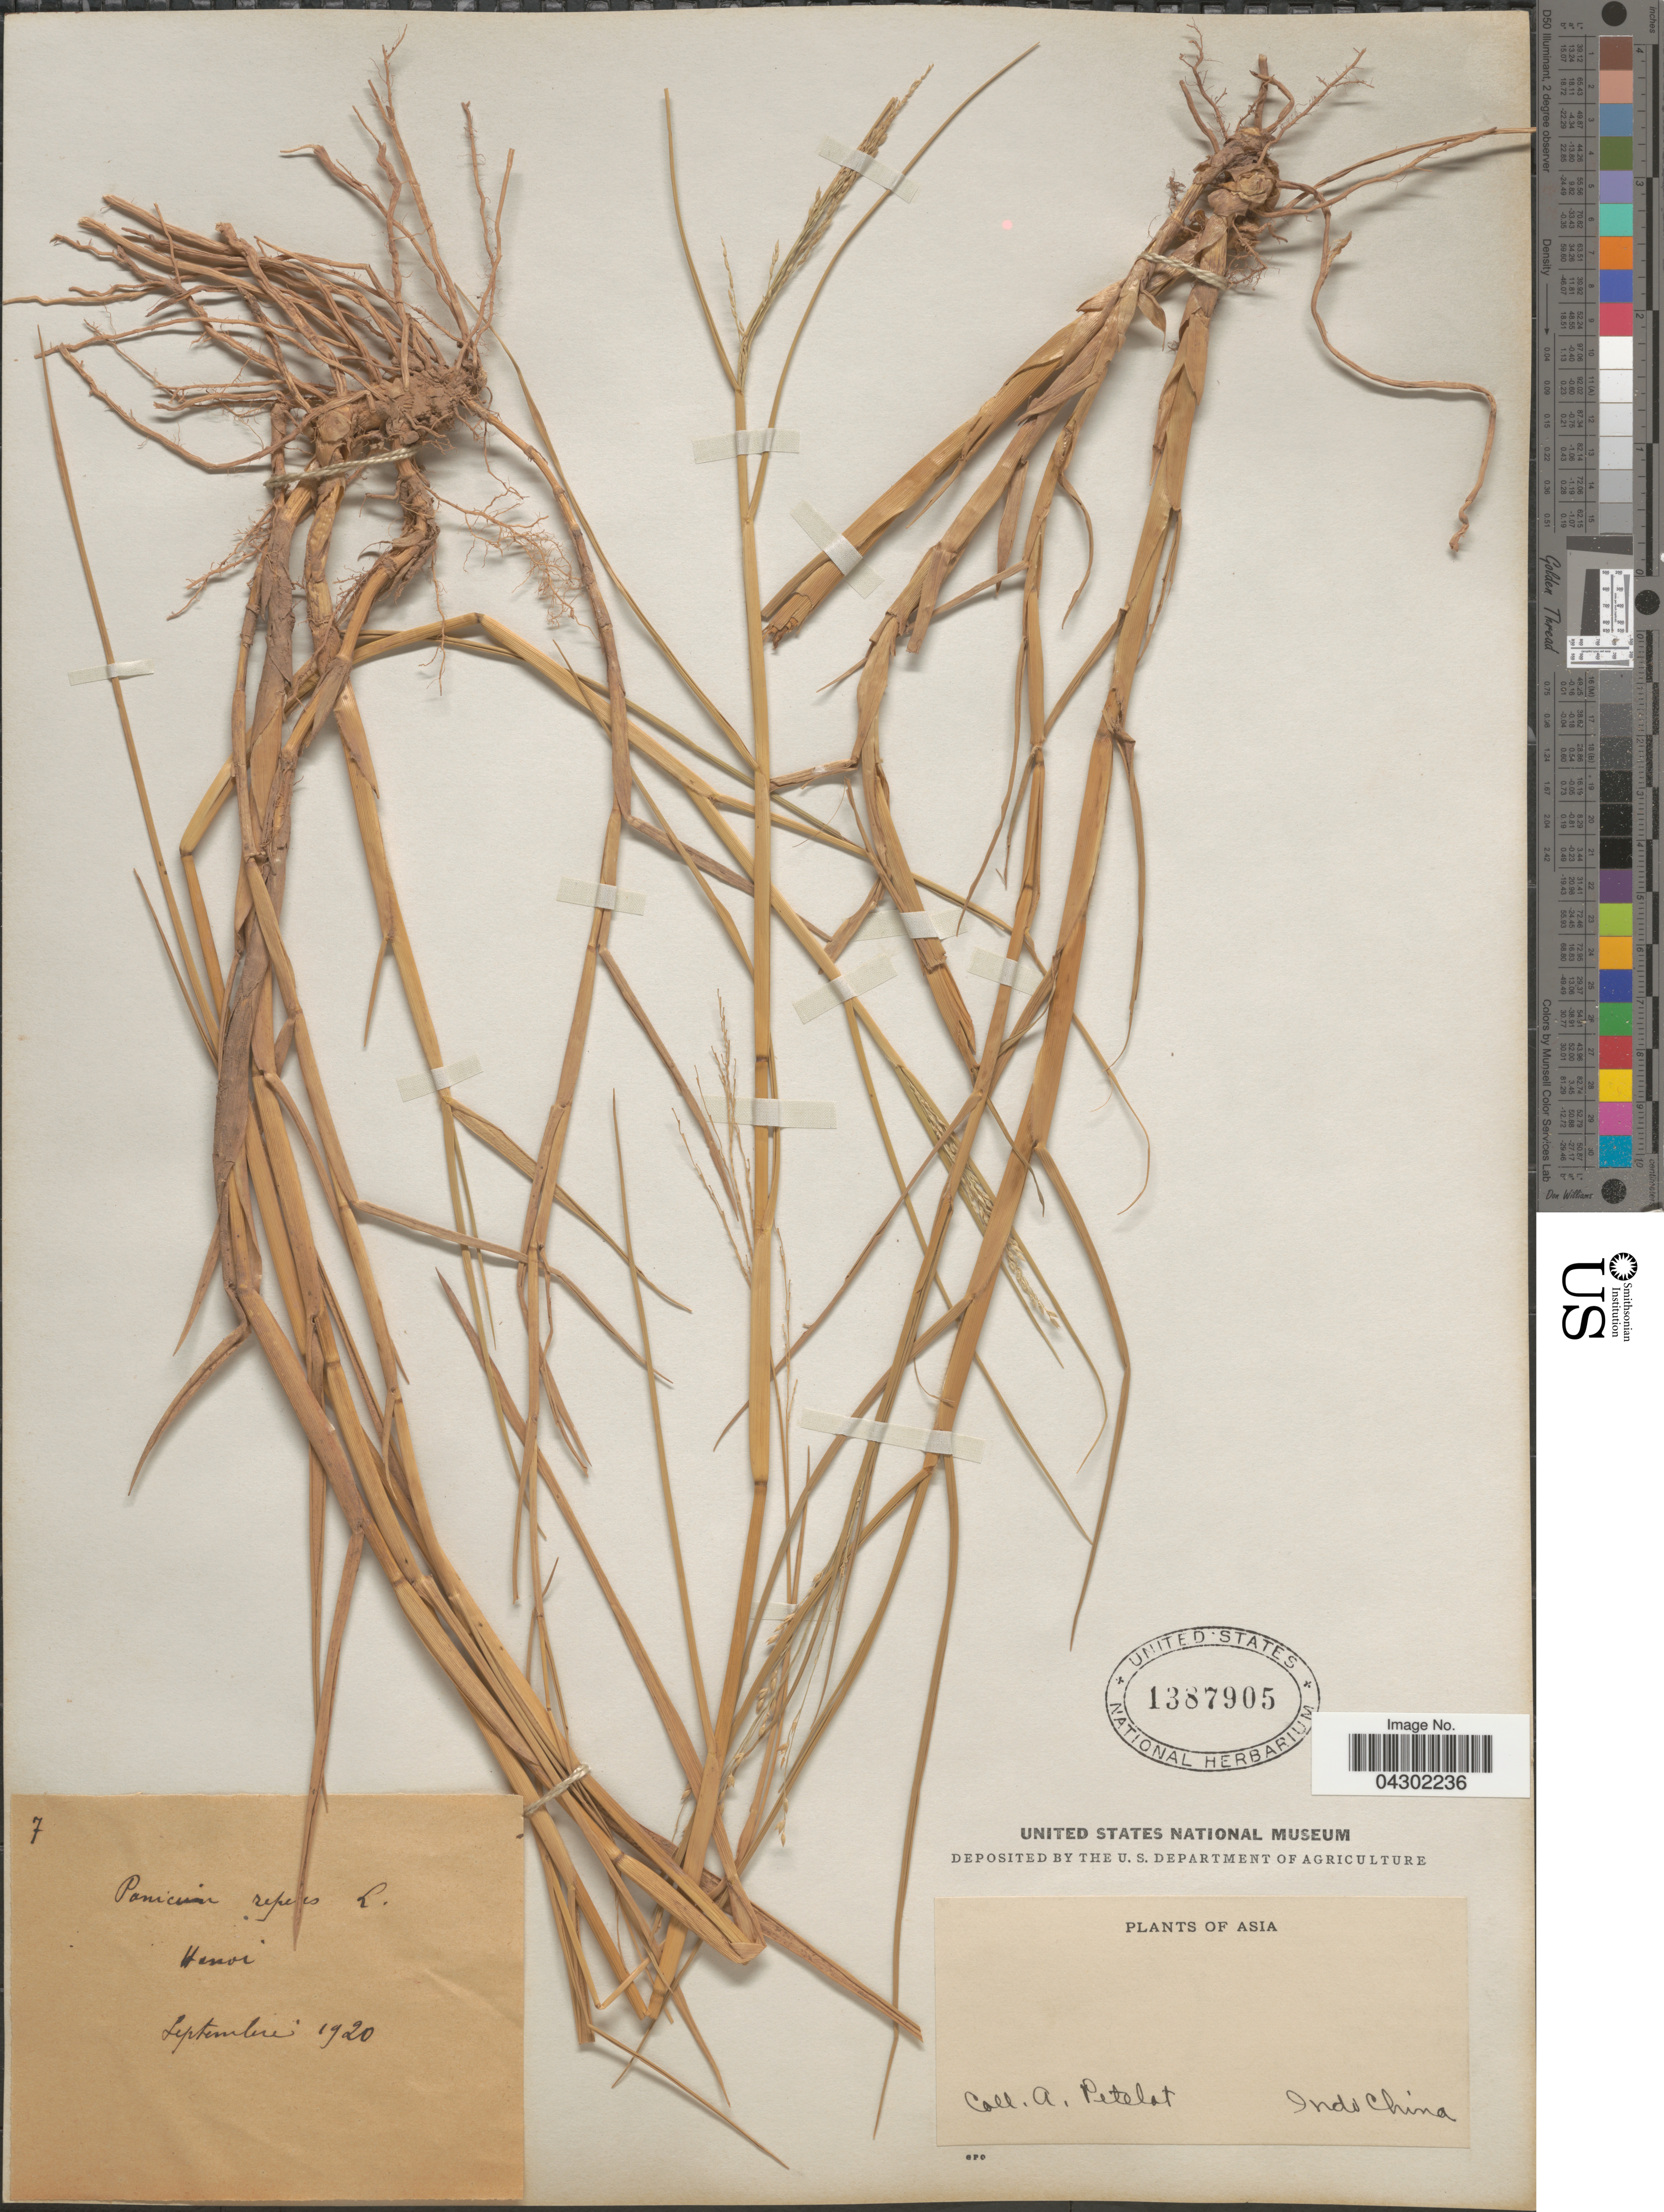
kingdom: Plantae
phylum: Tracheophyta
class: Liliopsida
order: Poales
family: Poaceae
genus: Panicum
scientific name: Panicum repens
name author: L.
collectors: A. Petelot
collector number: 7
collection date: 1920-09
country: Vietnam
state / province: Ha Noi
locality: Hanoi. Indo China.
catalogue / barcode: US 1387905